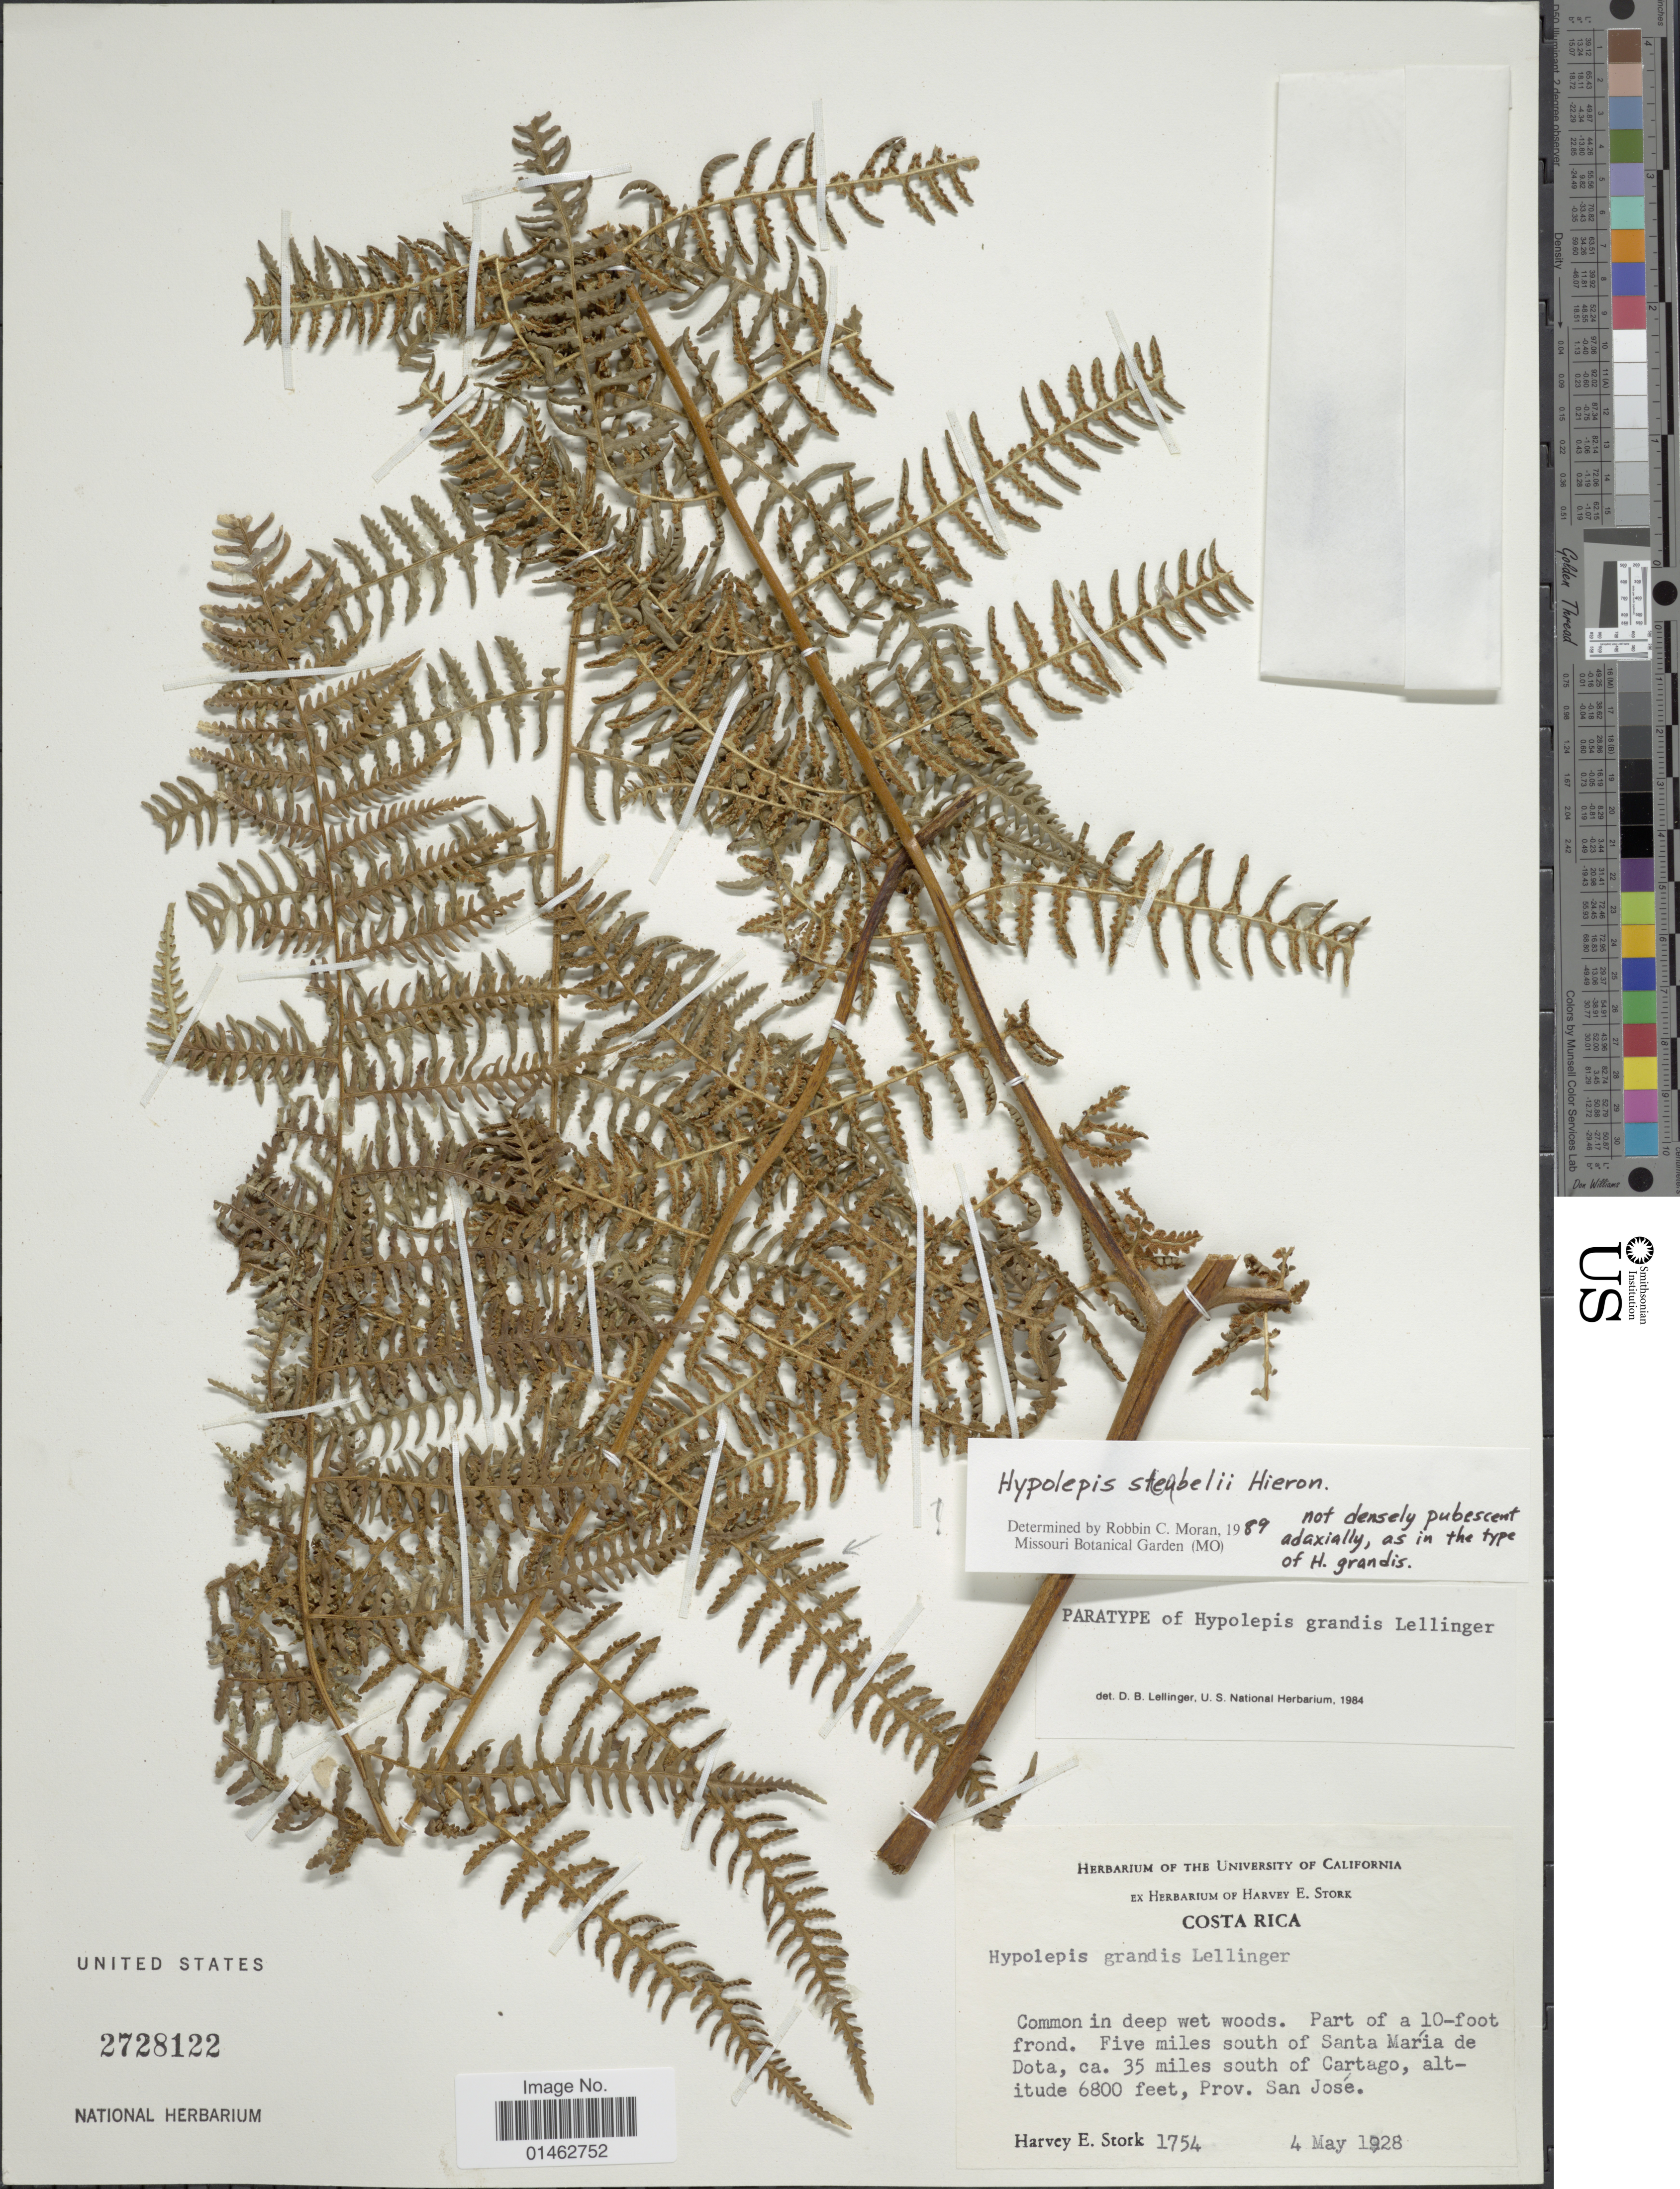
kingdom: Plantae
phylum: Tracheophyta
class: Polypodiopsida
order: Polypodiales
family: Dennstaedtiaceae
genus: Hypolepis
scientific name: Hypolepis steubelii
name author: Hieron.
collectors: H. E. Stork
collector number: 1745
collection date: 1928-05-04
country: Costa Rica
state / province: San José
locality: Five miles south of Santa María de Dota, ca. 35 miles south of Cartago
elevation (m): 2073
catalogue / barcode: US 2728122